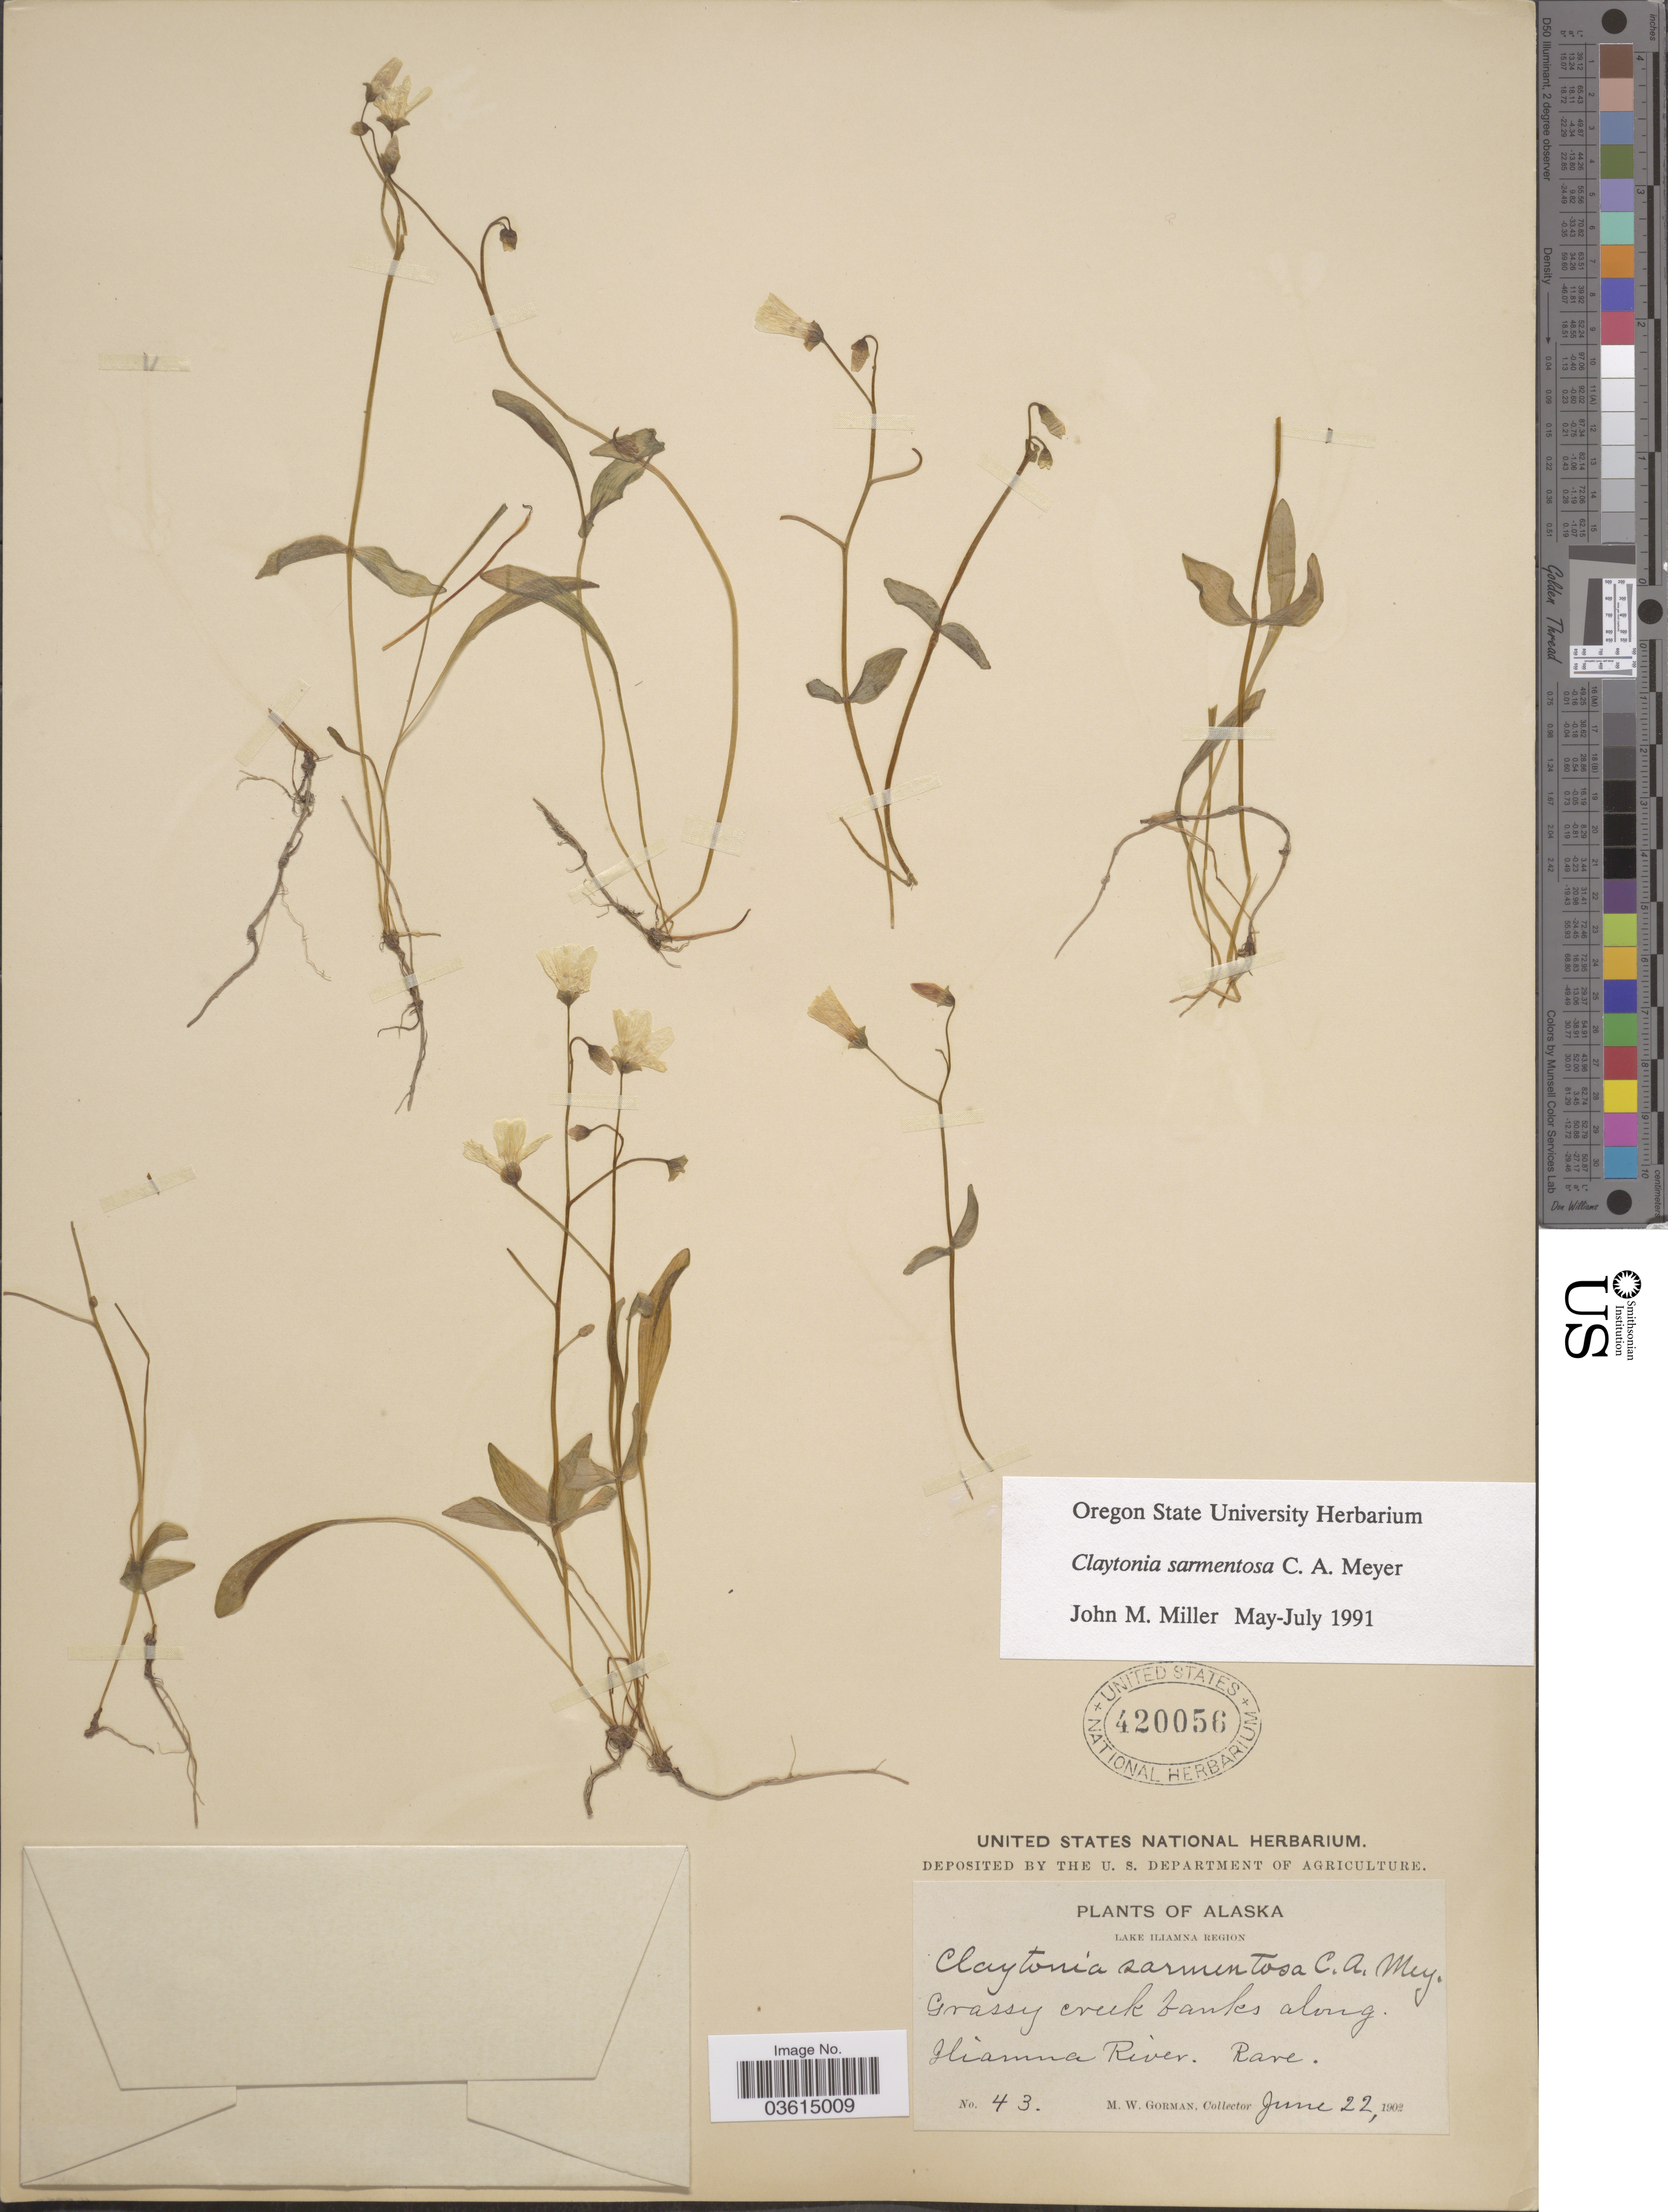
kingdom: Plantae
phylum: Tracheophyta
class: Magnoliopsida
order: Caryophyllales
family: Montiaceae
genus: Claytonia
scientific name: Claytonia sarmentosa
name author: C.A. Mey.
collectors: M. W. Gorman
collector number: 43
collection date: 1902-06-22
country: United States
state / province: Alaska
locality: Lake Iliamna Region. Along Iliamna River.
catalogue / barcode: US 420056